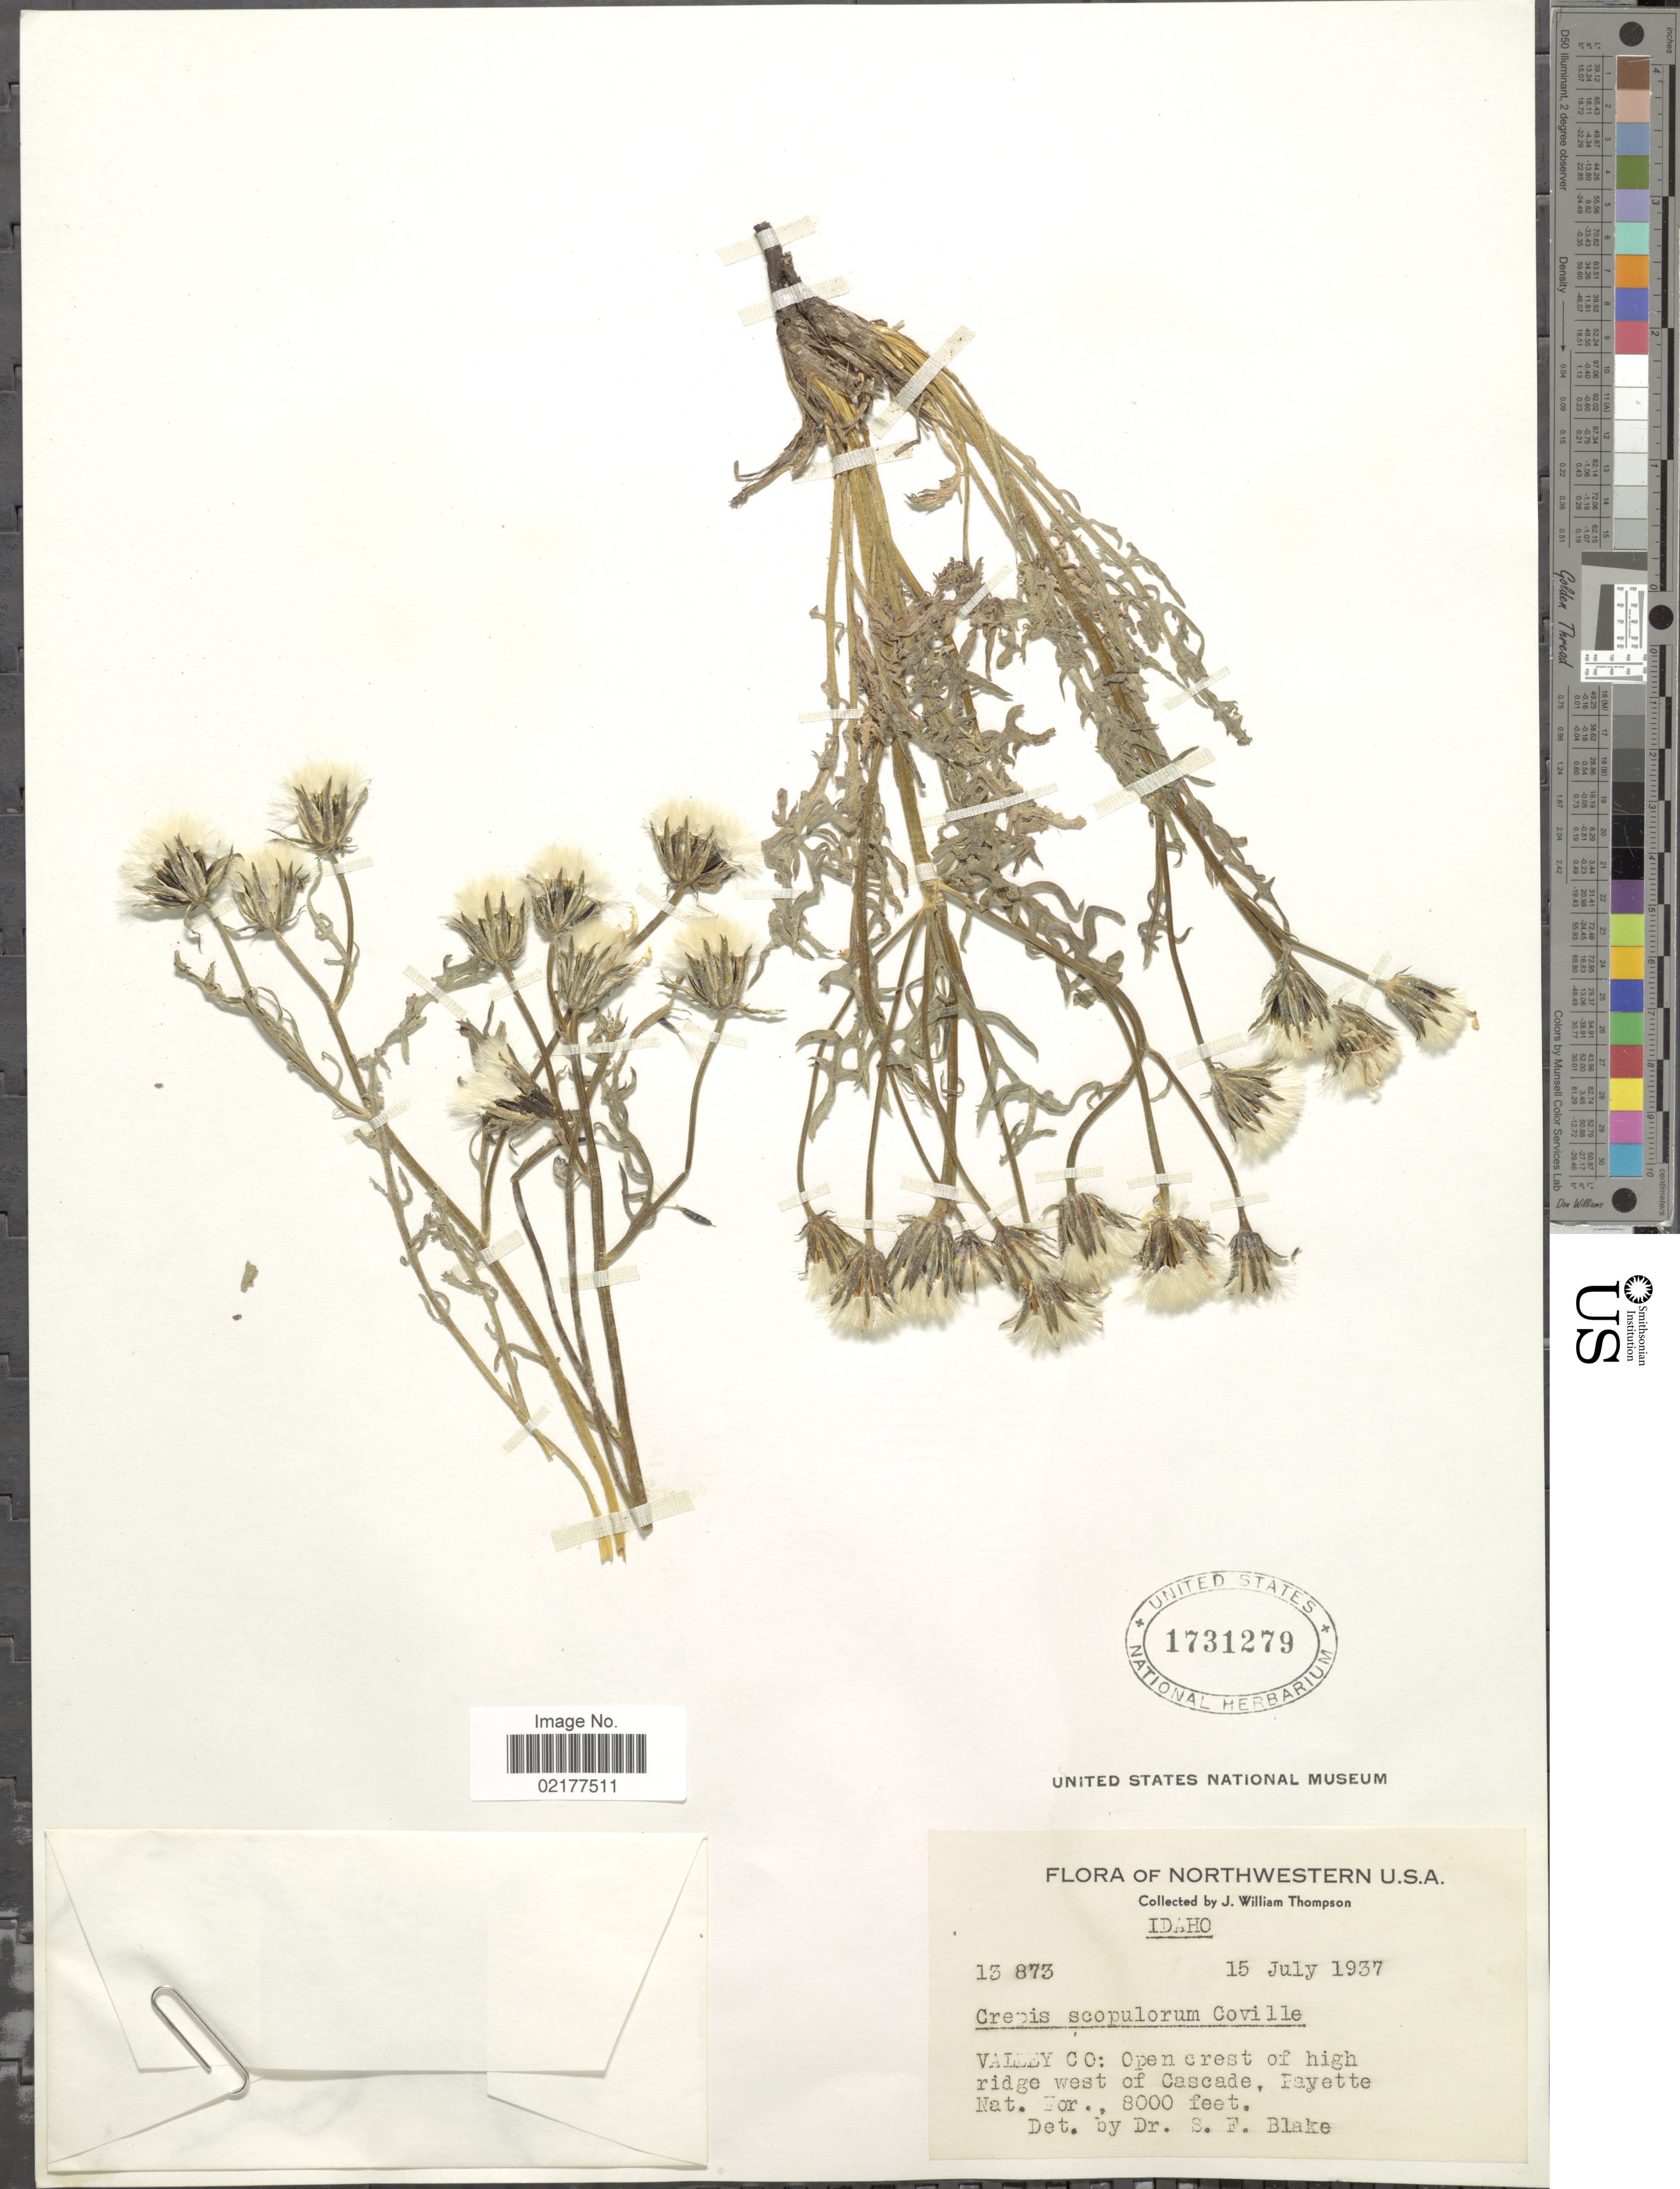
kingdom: Plantae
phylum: Tracheophyta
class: Magnoliopsida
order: Asterales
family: Asteraceae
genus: Crepis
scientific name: Crepis modocensis subsp. modocensis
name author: Greene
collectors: J. W. Thompson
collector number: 13873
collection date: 1937-07-15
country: United States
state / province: Idaho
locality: Valley Co.: high ridge crest west of Cascade, Fayette Nat. For.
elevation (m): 2438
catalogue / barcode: US 1731279